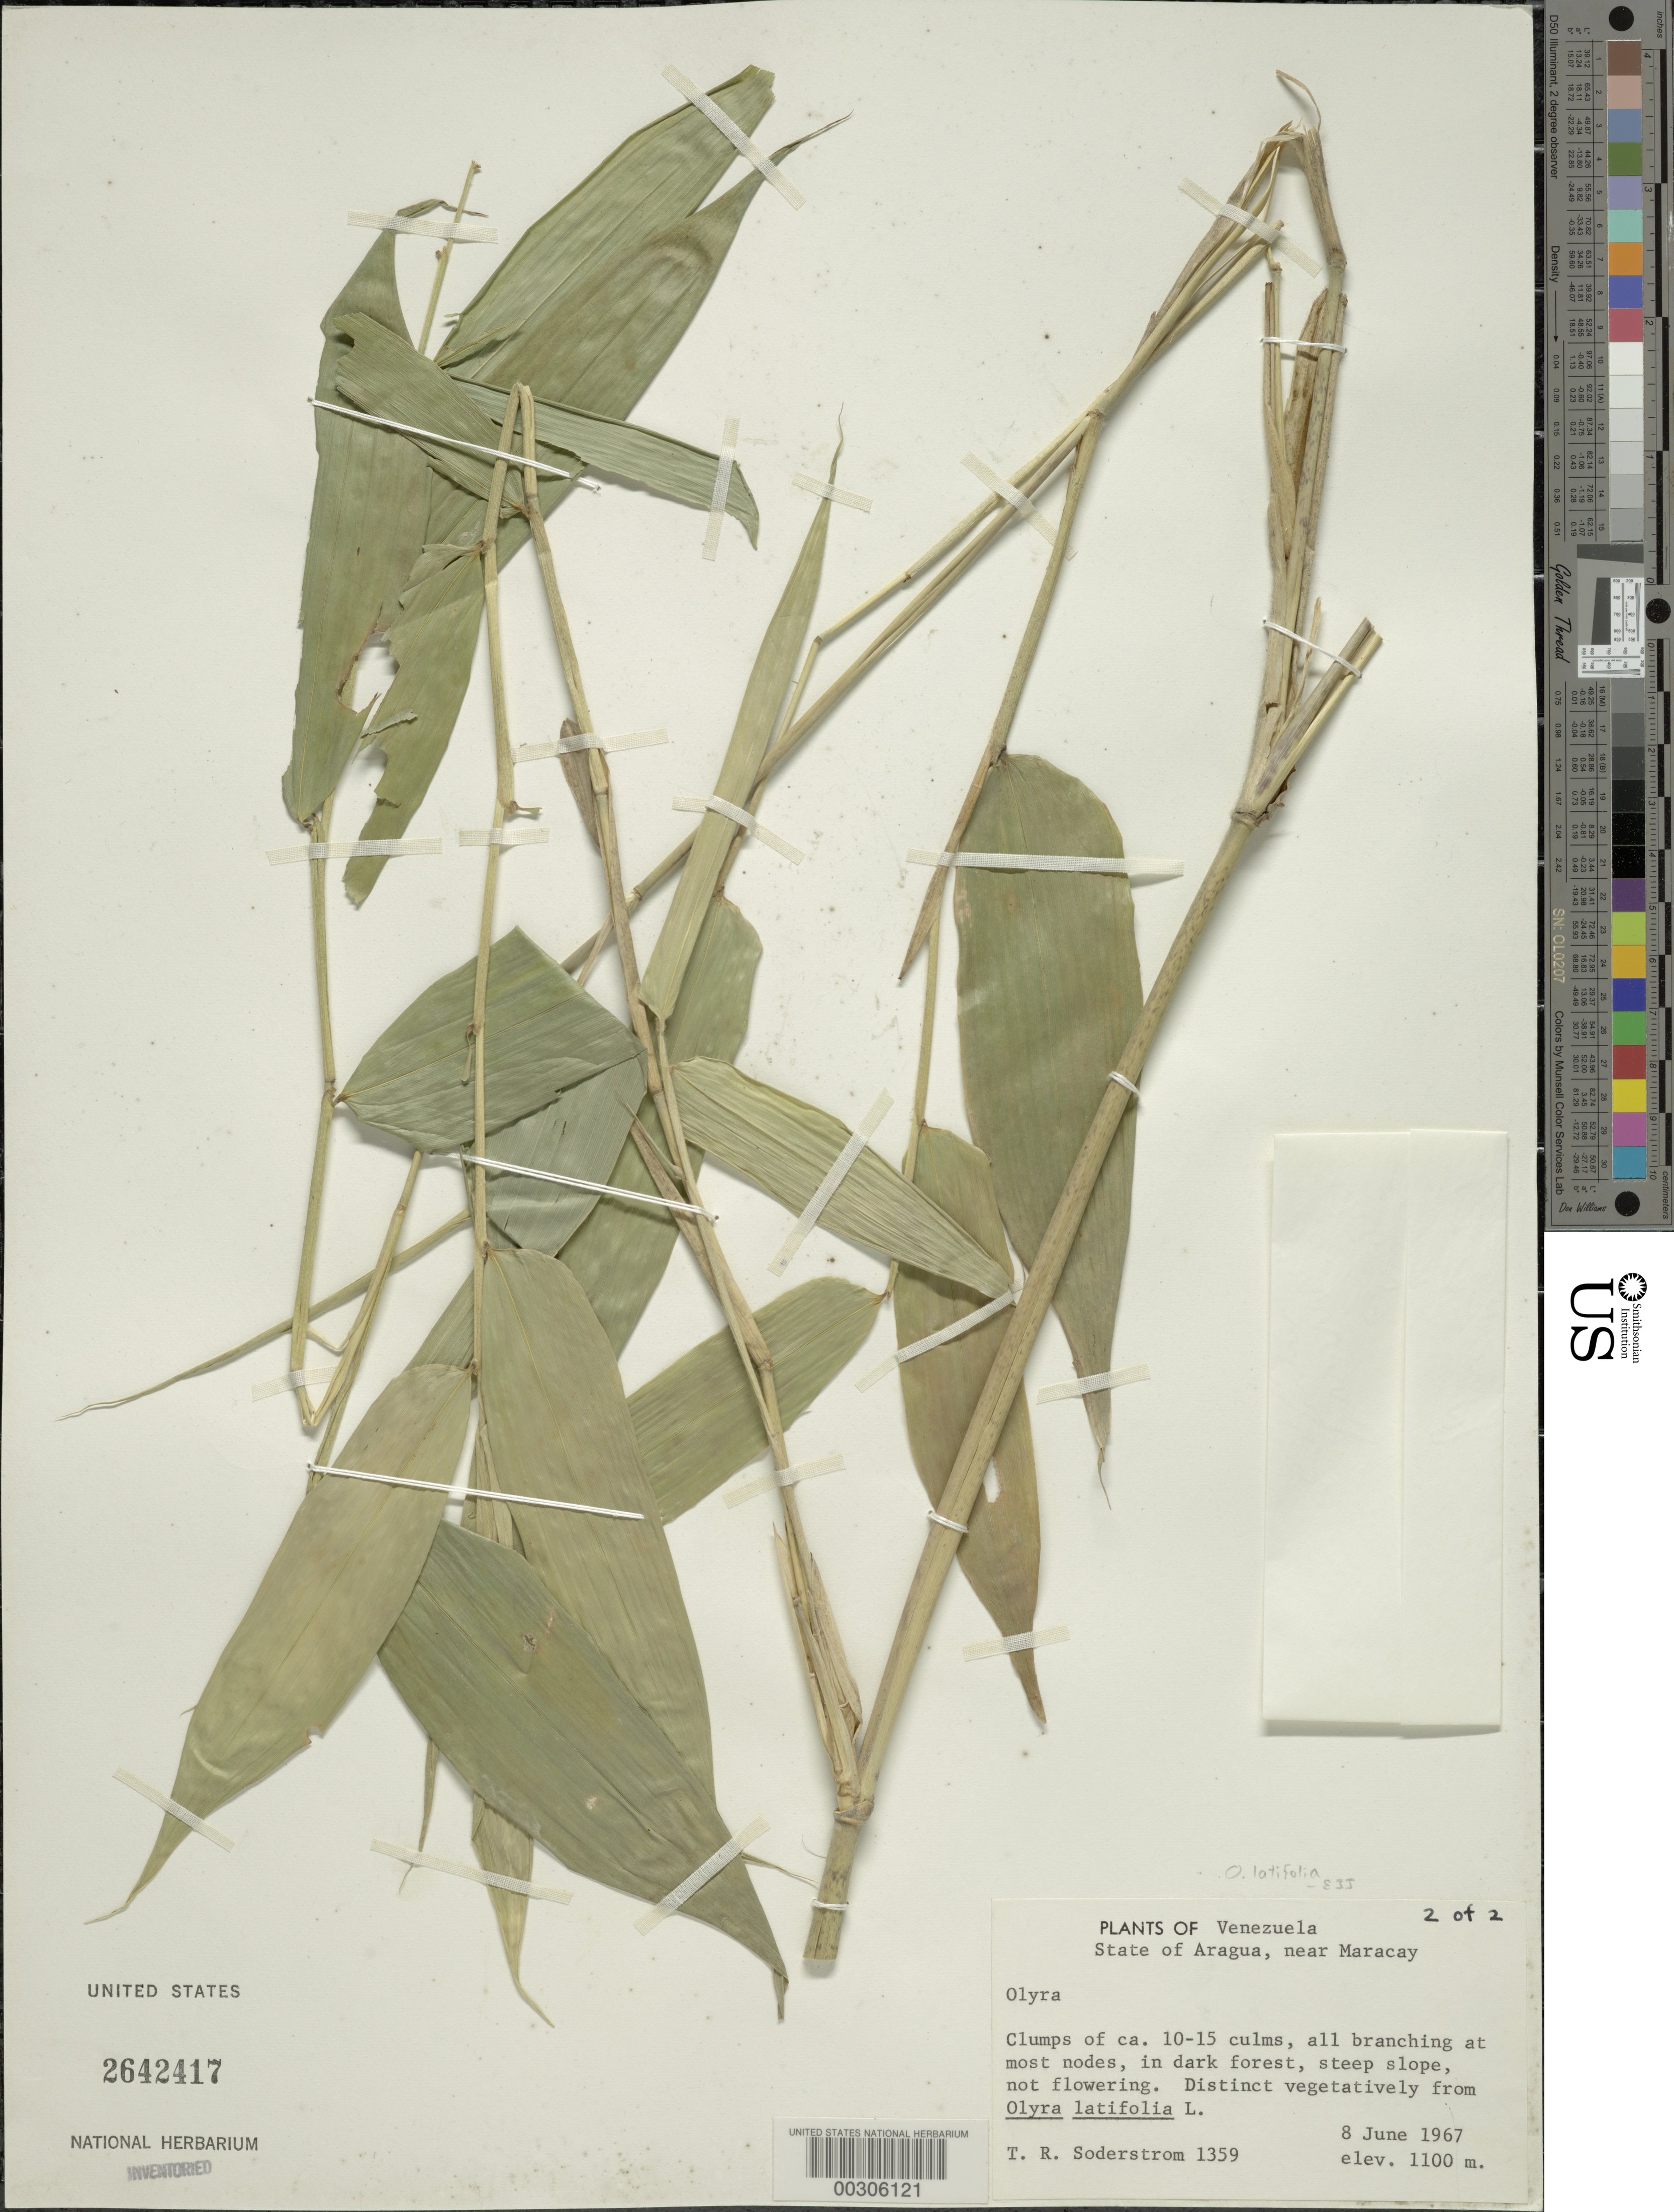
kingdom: Plantae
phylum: Tracheophyta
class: Liliopsida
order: Poales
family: Poaceae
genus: Olyra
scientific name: Olyra latifolia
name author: L.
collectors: T. R. Soderstrom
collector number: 1359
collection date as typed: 08 Jun 1967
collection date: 1967-06-08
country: Venezuela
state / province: Aragua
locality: Maracay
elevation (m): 1100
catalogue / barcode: US 2642417